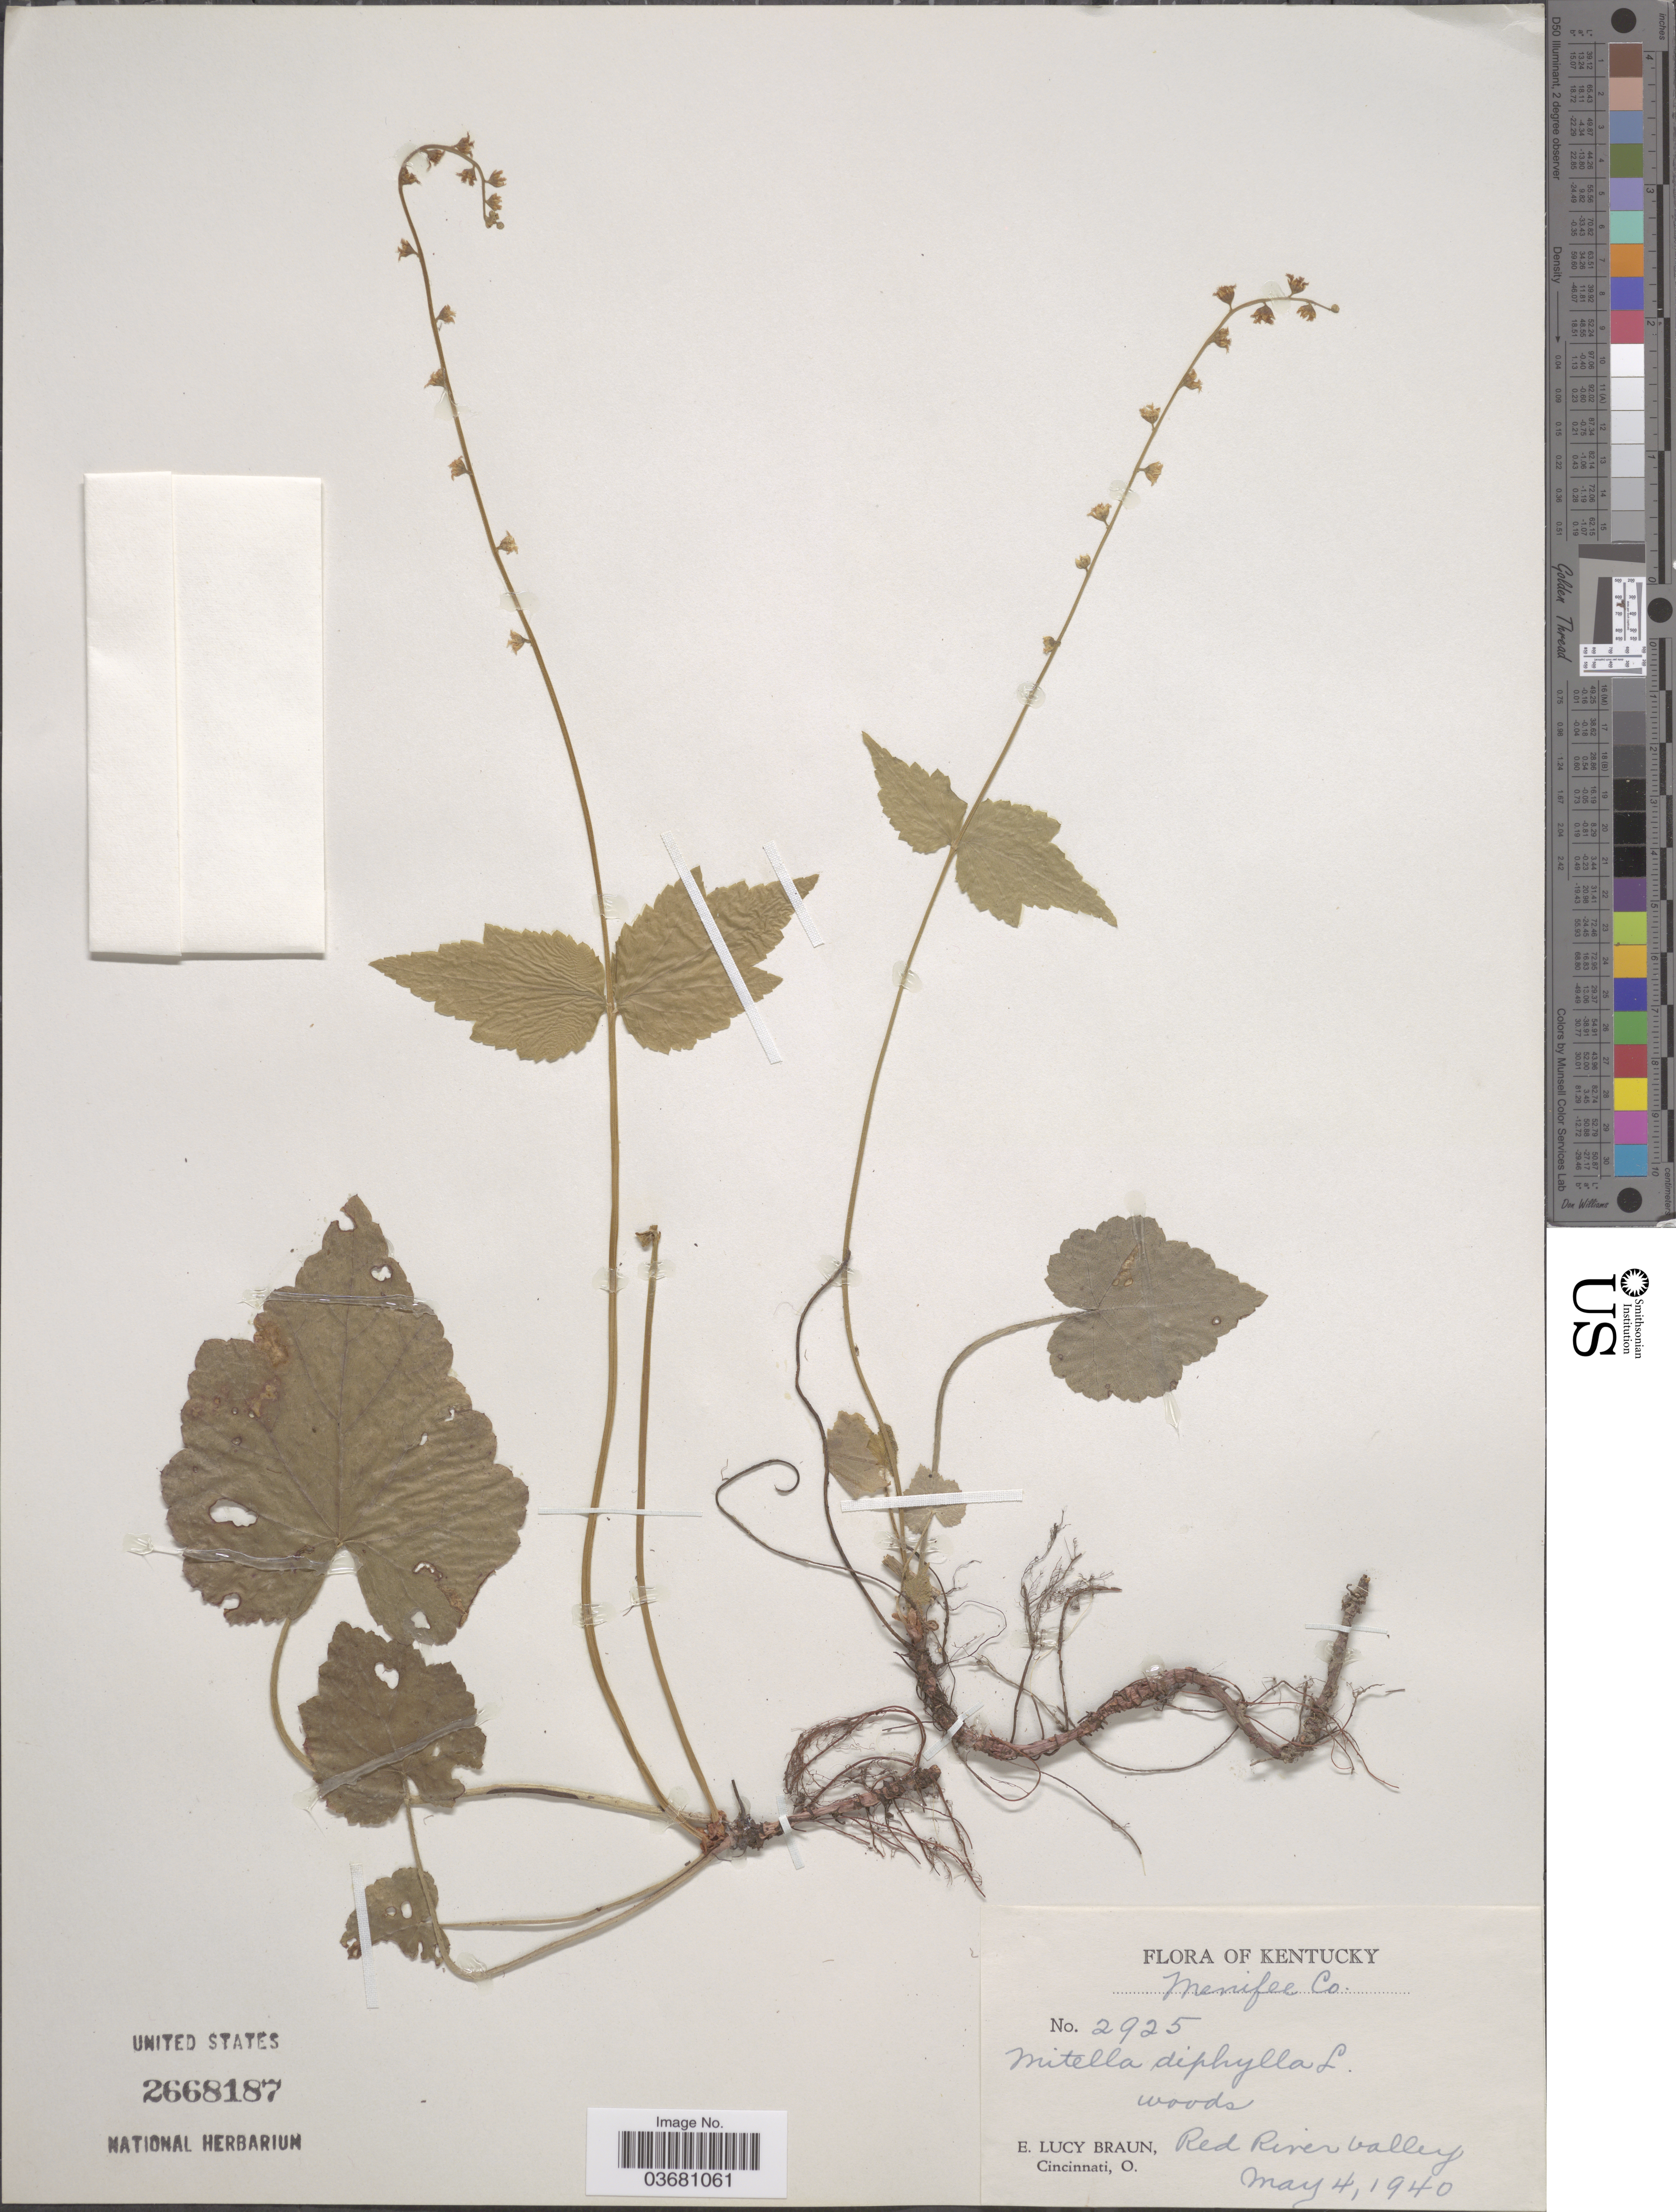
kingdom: Plantae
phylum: Tracheophyta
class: Magnoliopsida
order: Saxifragales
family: Saxifragaceae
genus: Mitella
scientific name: Mitella diphylla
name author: L.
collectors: E. L. Braun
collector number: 2925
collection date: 1940-05-04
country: United States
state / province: Kentucky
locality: Red River valley.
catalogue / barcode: US 2668187